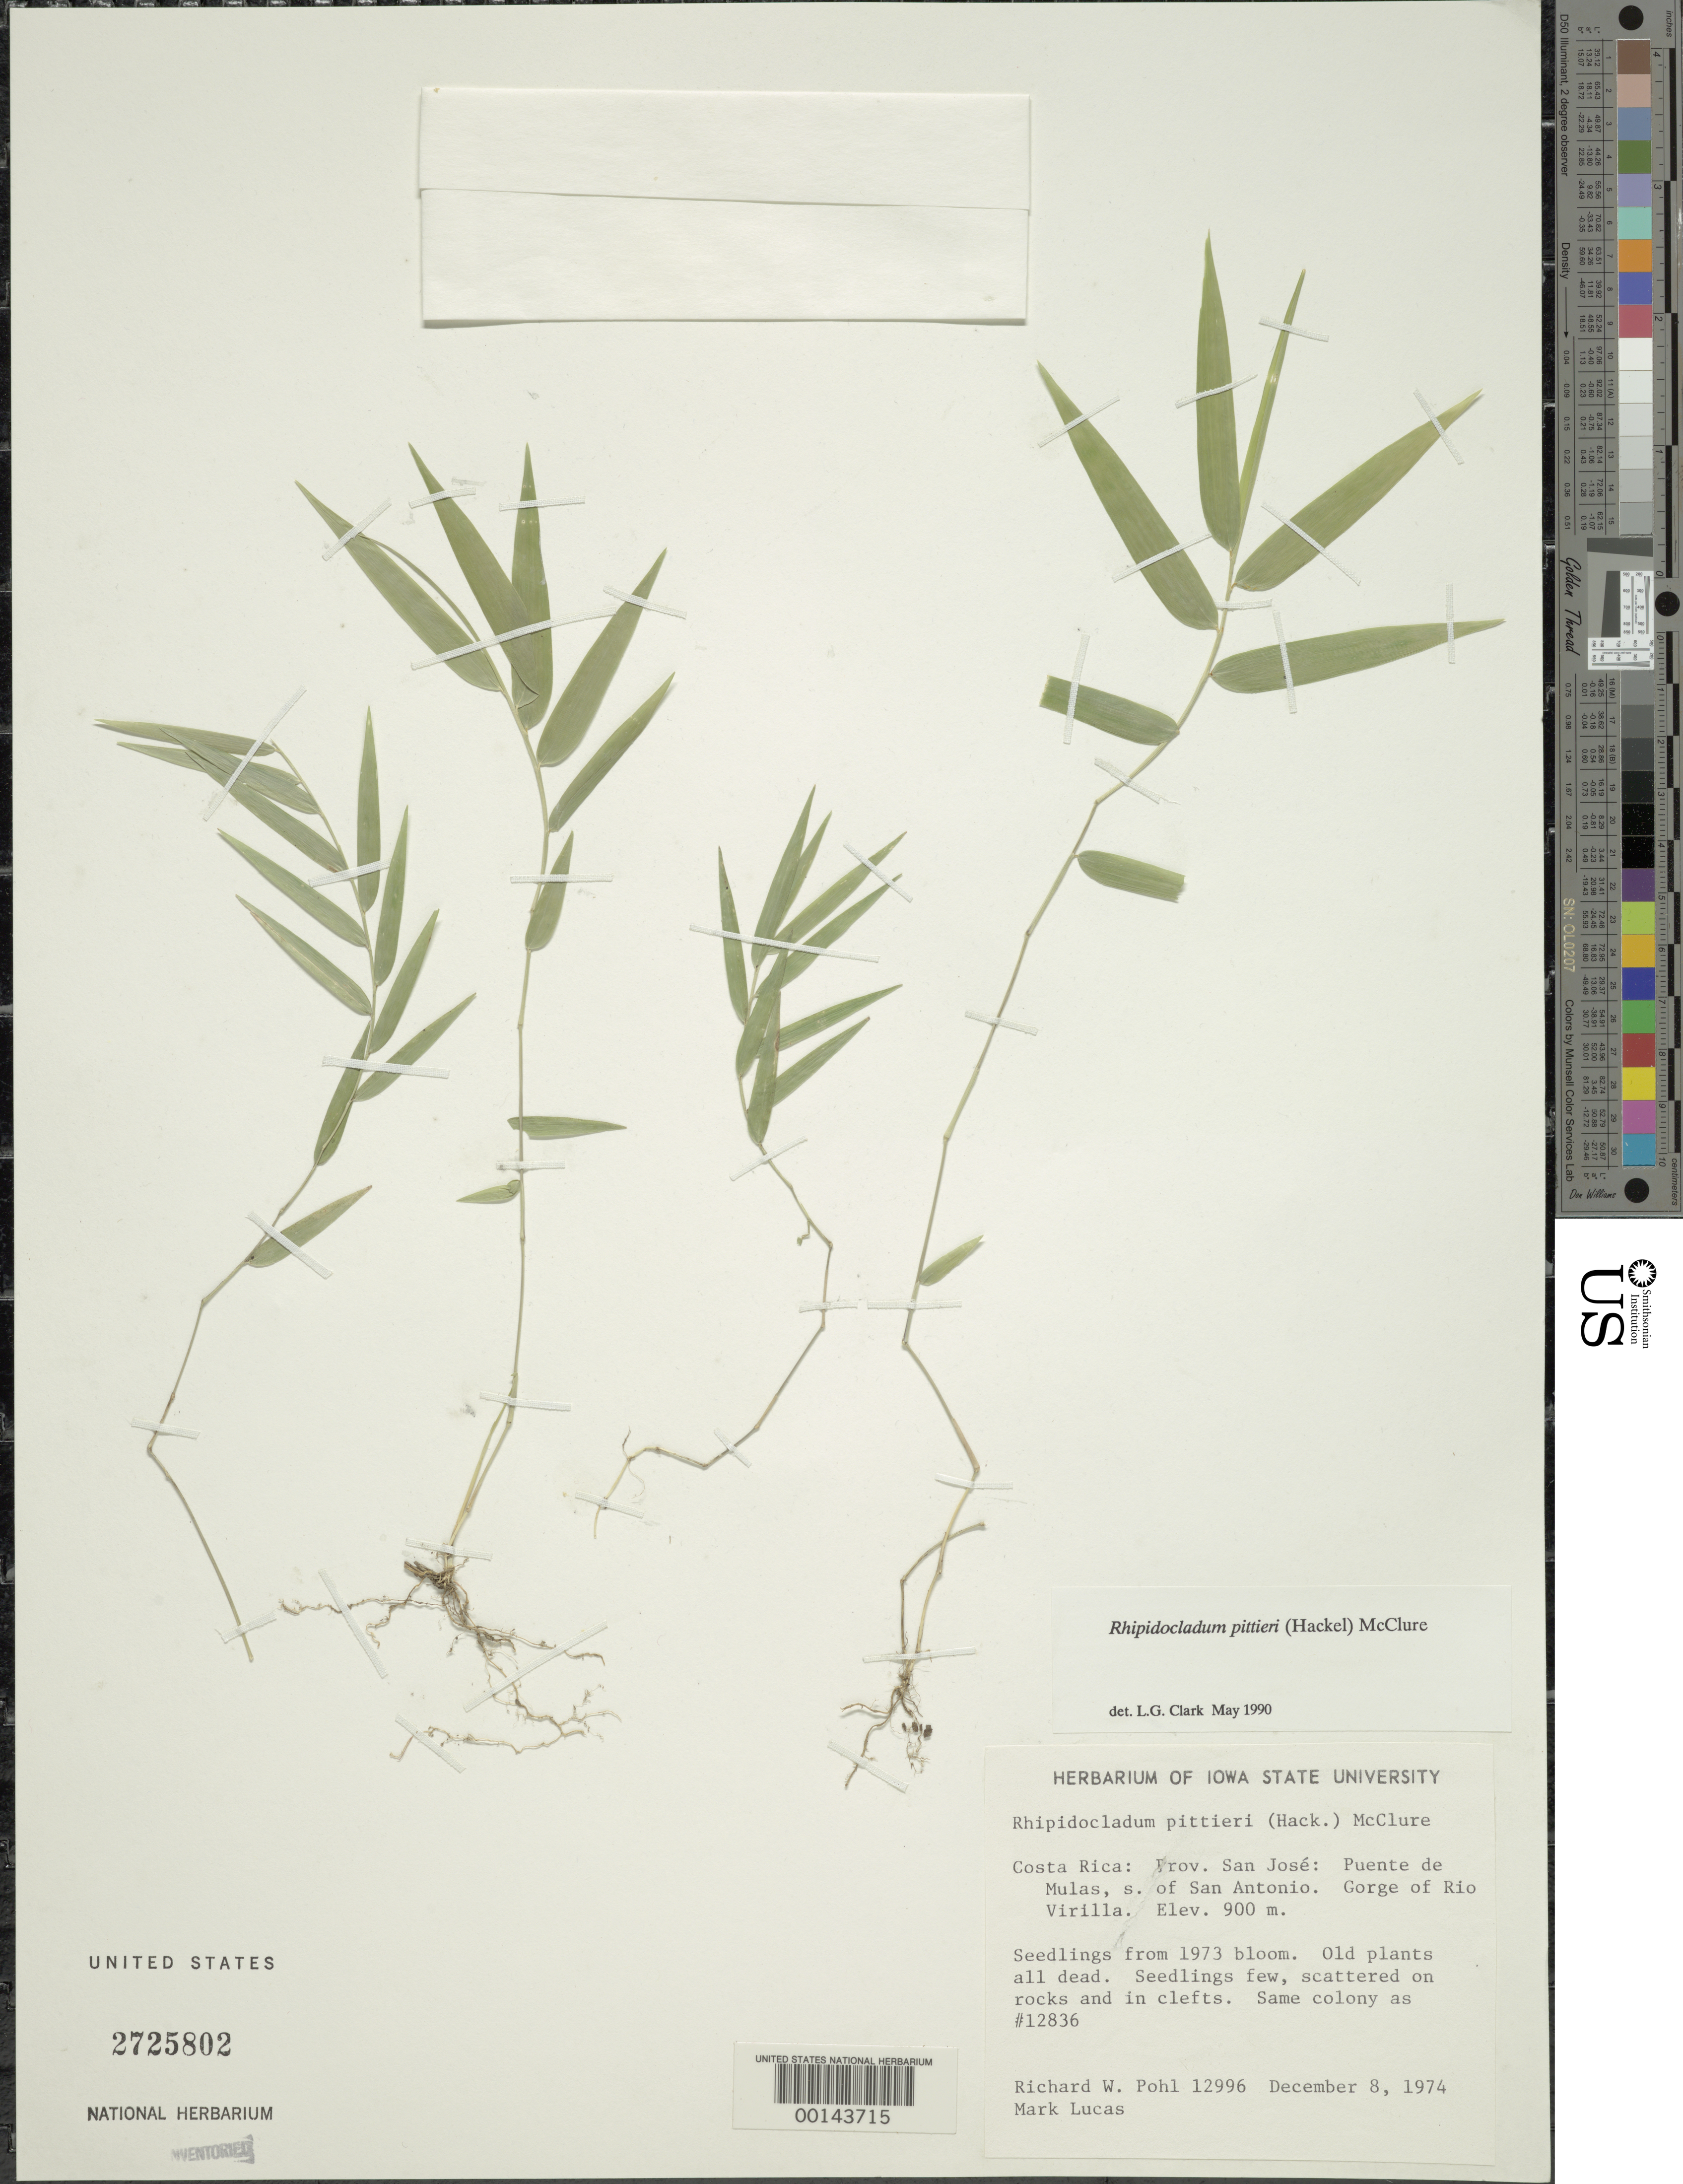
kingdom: Plantae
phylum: Tracheophyta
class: Liliopsida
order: Poales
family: Poaceae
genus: Rhipidocladum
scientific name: Rhipidocladum pittieri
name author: (J. Hack.) McClure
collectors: R. W. Pohl & M. Lucas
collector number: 12996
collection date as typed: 08 Dec 1974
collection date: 1974-12-08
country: El Salvador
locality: Puente de mulas, s. san antonio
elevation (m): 900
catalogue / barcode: US 2725802